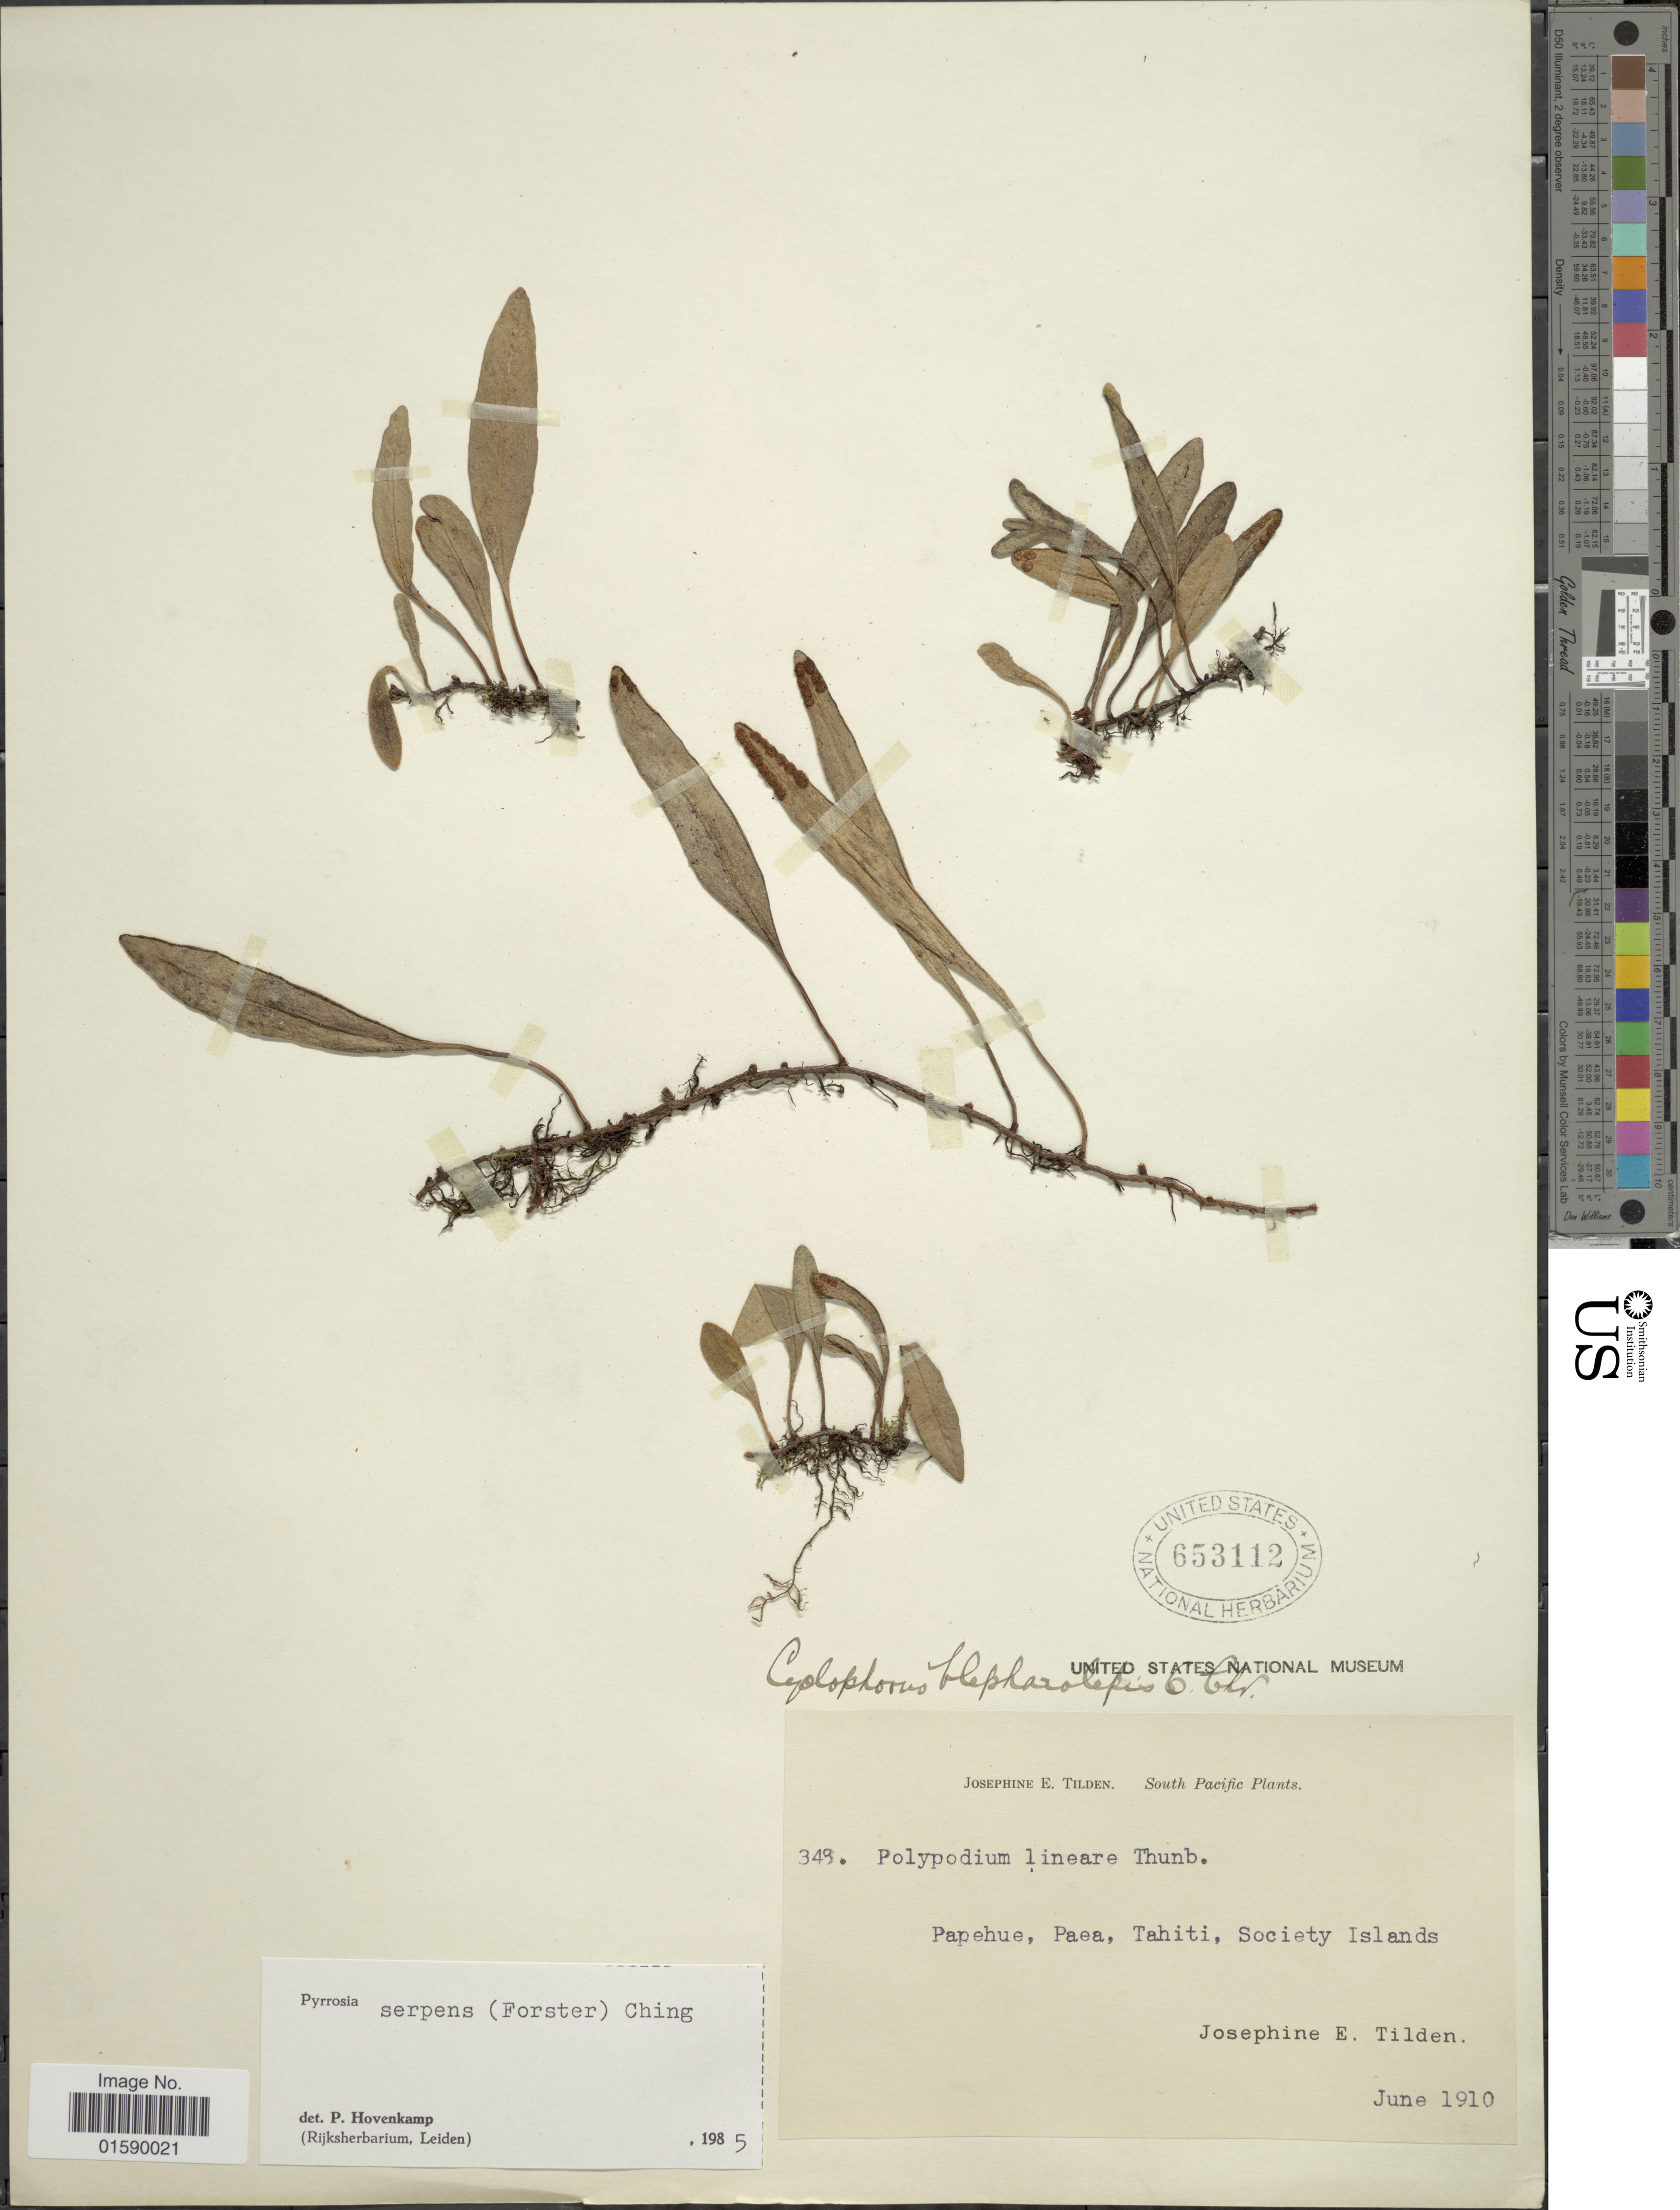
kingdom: Plantae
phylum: Tracheophyta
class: Polypodiopsida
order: Polypodiales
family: Polypodiaceae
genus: Pyrrosia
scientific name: Pyrrosia serpens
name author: Ching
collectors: J. E. Tilden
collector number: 343*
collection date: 1910-06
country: French Polynesia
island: Tahiti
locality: Papehue, Paea, Tahiti, Society Islands.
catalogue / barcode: US 653112